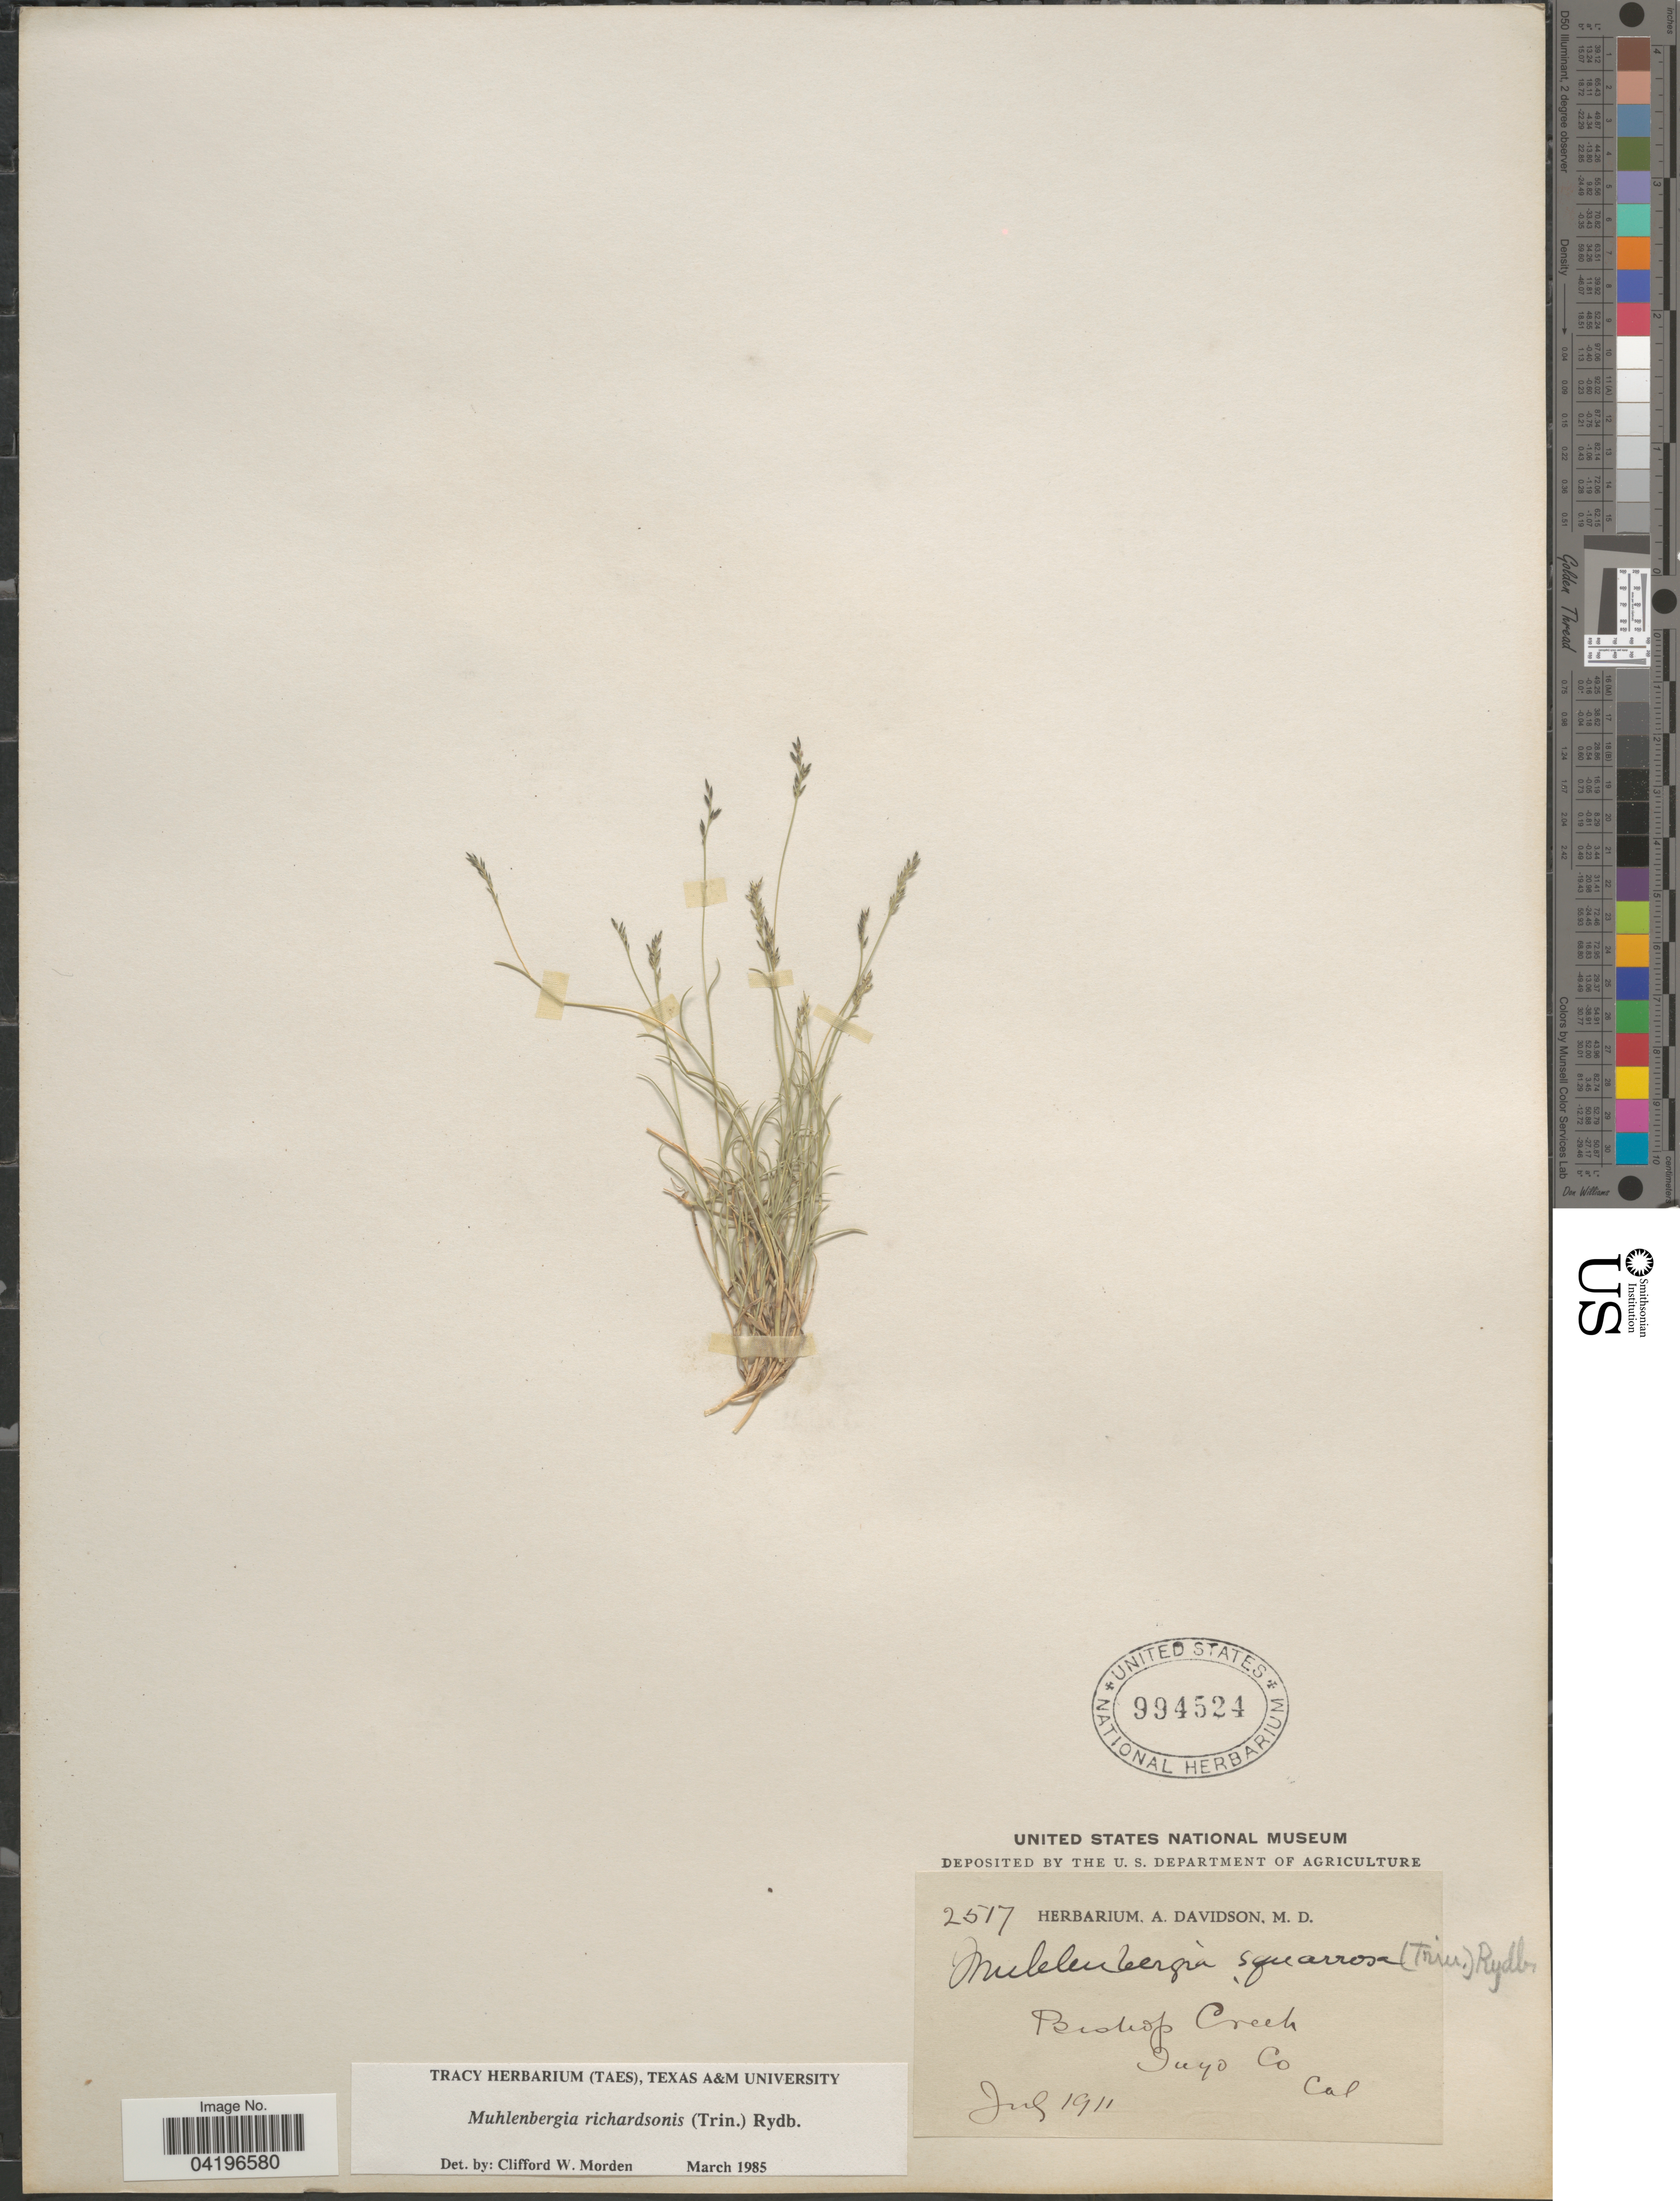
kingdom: Plantae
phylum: Tracheophyta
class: Liliopsida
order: Poales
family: Poaceae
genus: Muhlenbergia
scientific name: Muhlenbergia richardsonis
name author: (Trin.) Rydb.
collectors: A. Davidson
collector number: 2517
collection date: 1911-07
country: United States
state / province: California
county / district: Inyo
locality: Bishop Creek. Inyo Co.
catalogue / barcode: US 994524